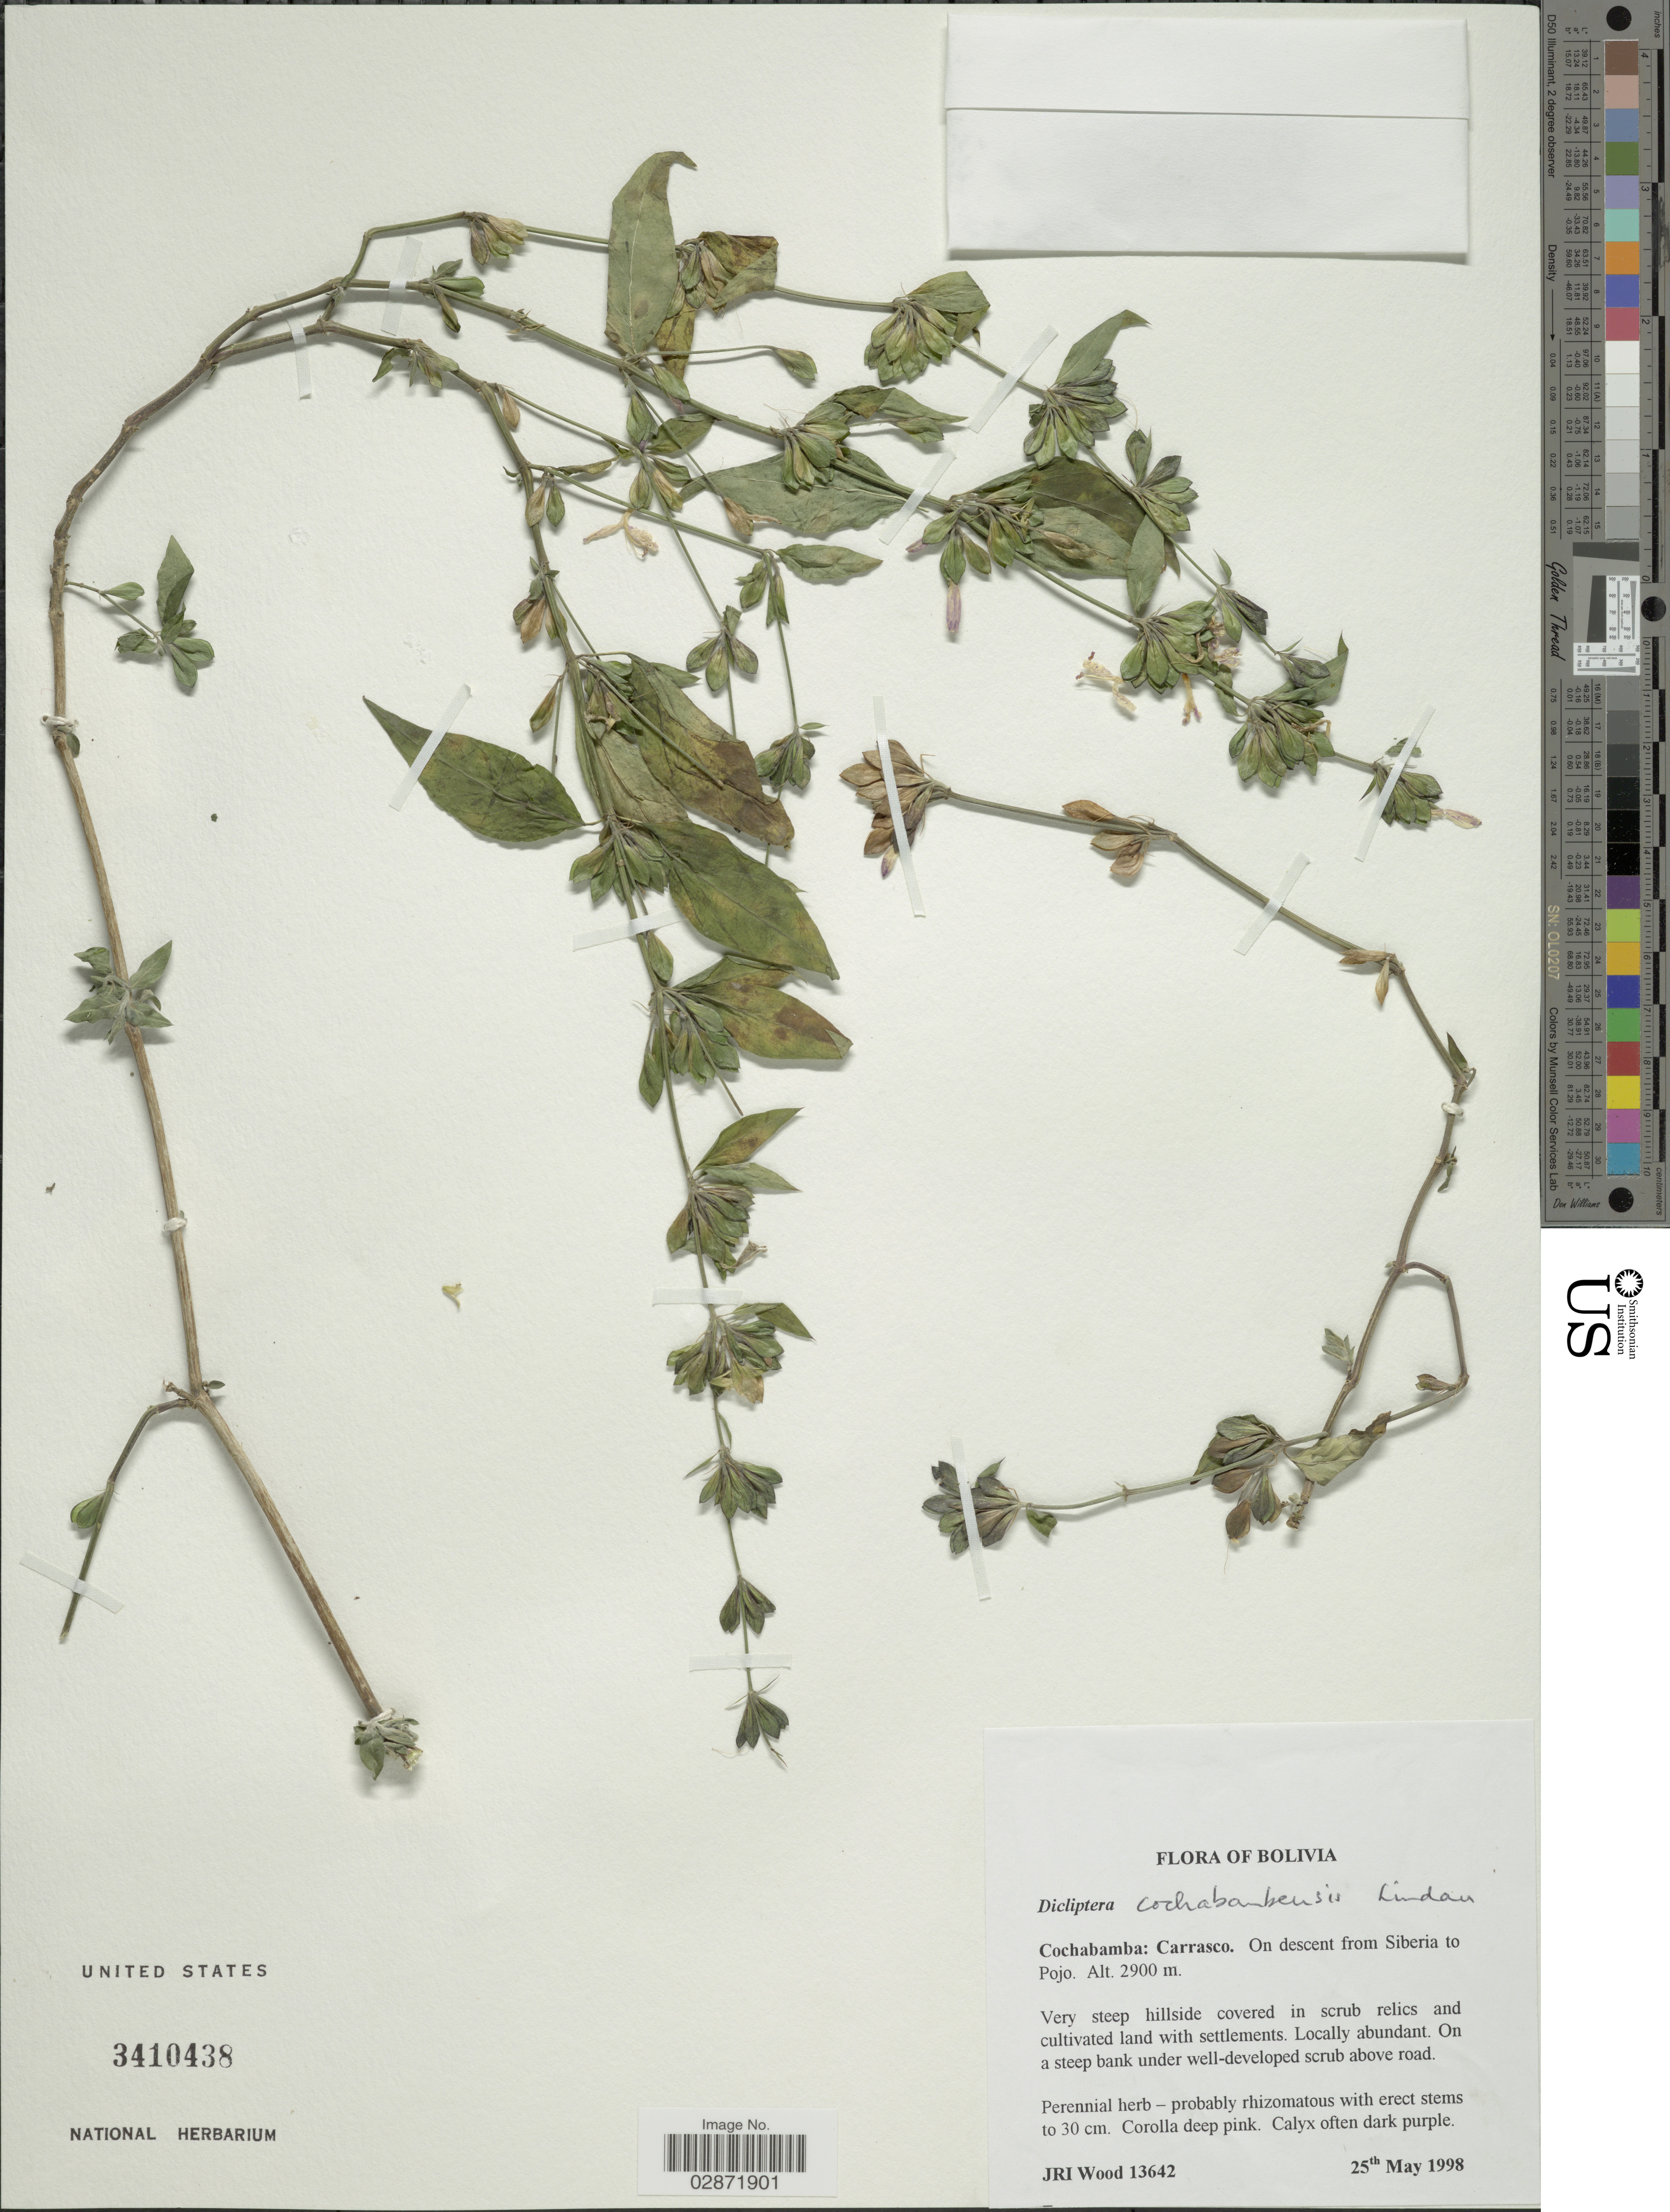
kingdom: Plantae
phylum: Tracheophyta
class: Magnoliopsida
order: Lamiales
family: Acanthaceae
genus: Dicliptera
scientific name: Dicliptera cochabambensis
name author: Lindau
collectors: J. R. I. Wood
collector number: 13642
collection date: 1998-05-25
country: Bolivia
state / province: Cochabamba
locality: Carrasco, On descent from Siberia to Pojo.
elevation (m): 2900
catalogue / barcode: US 3410438